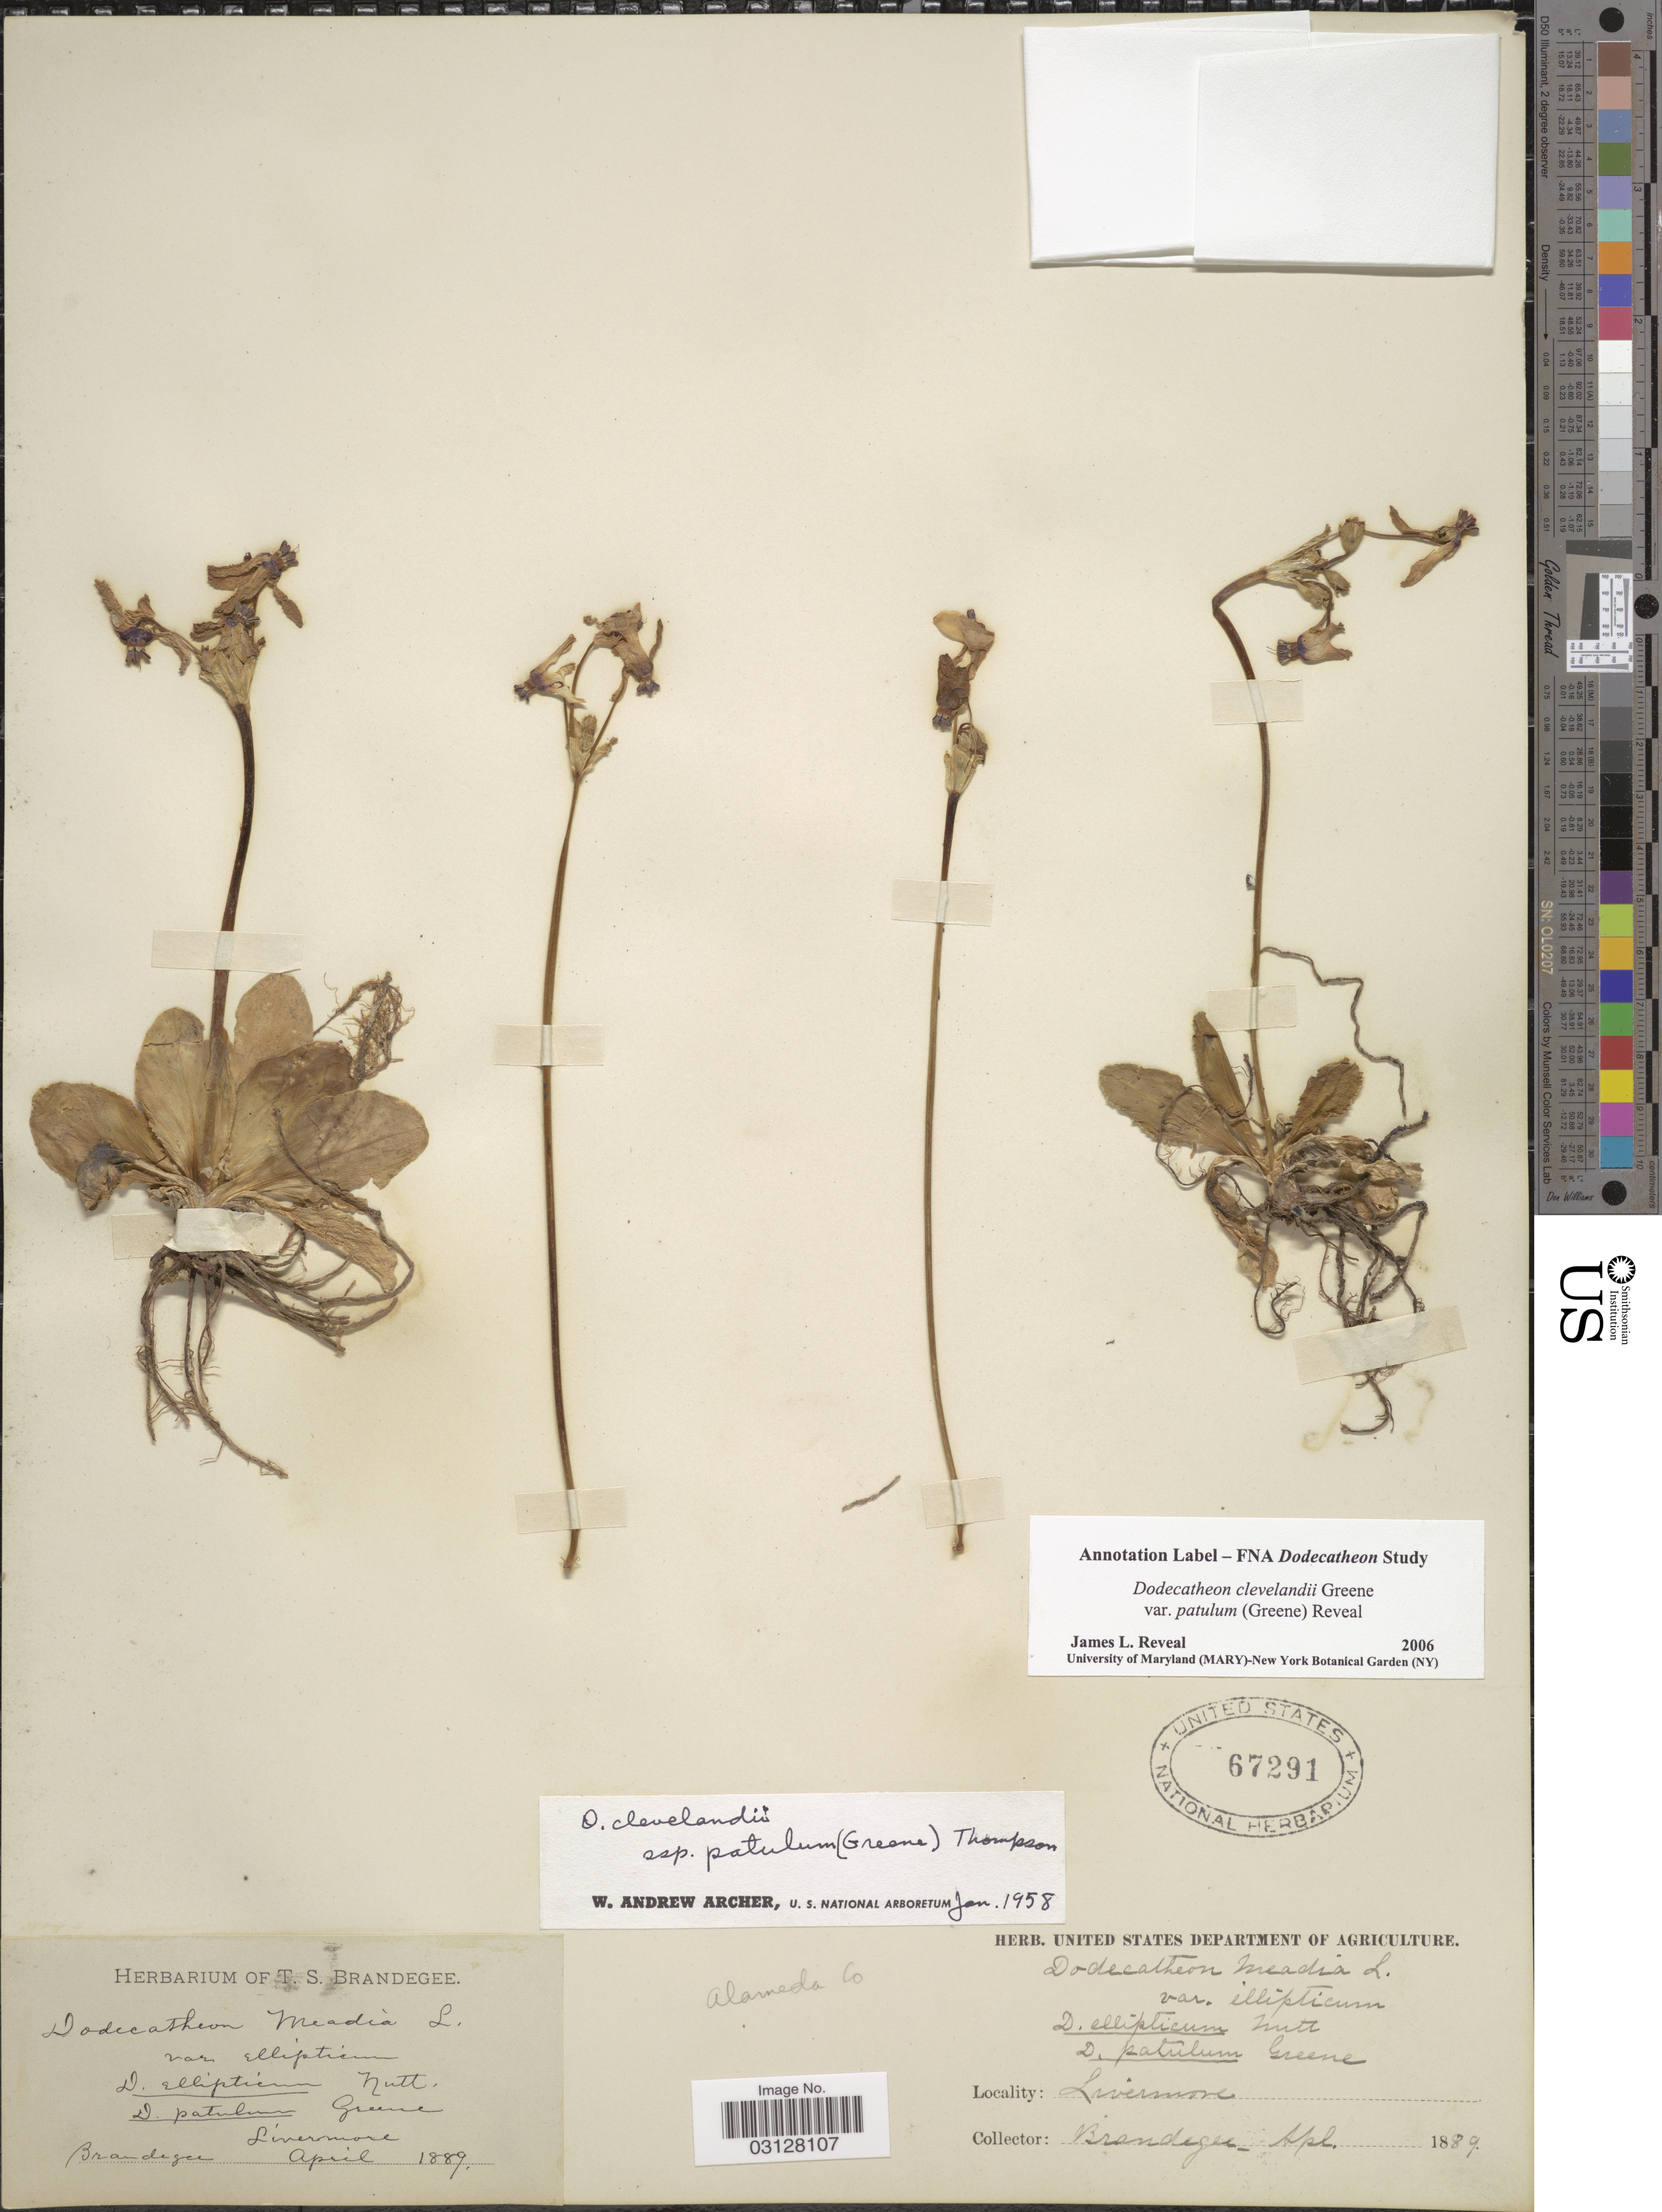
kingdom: Plantae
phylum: Tracheophyta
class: Magnoliopsida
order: Ericales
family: Primulaceae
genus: Dodecatheon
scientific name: Dodecatheon clevelandii var. patulum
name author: (Kuntze) Reveal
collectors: T. S. Brandegee (herbarium)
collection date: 1889-04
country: United States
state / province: California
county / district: Alameda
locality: Livermore. Alameda Co.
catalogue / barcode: US 67291